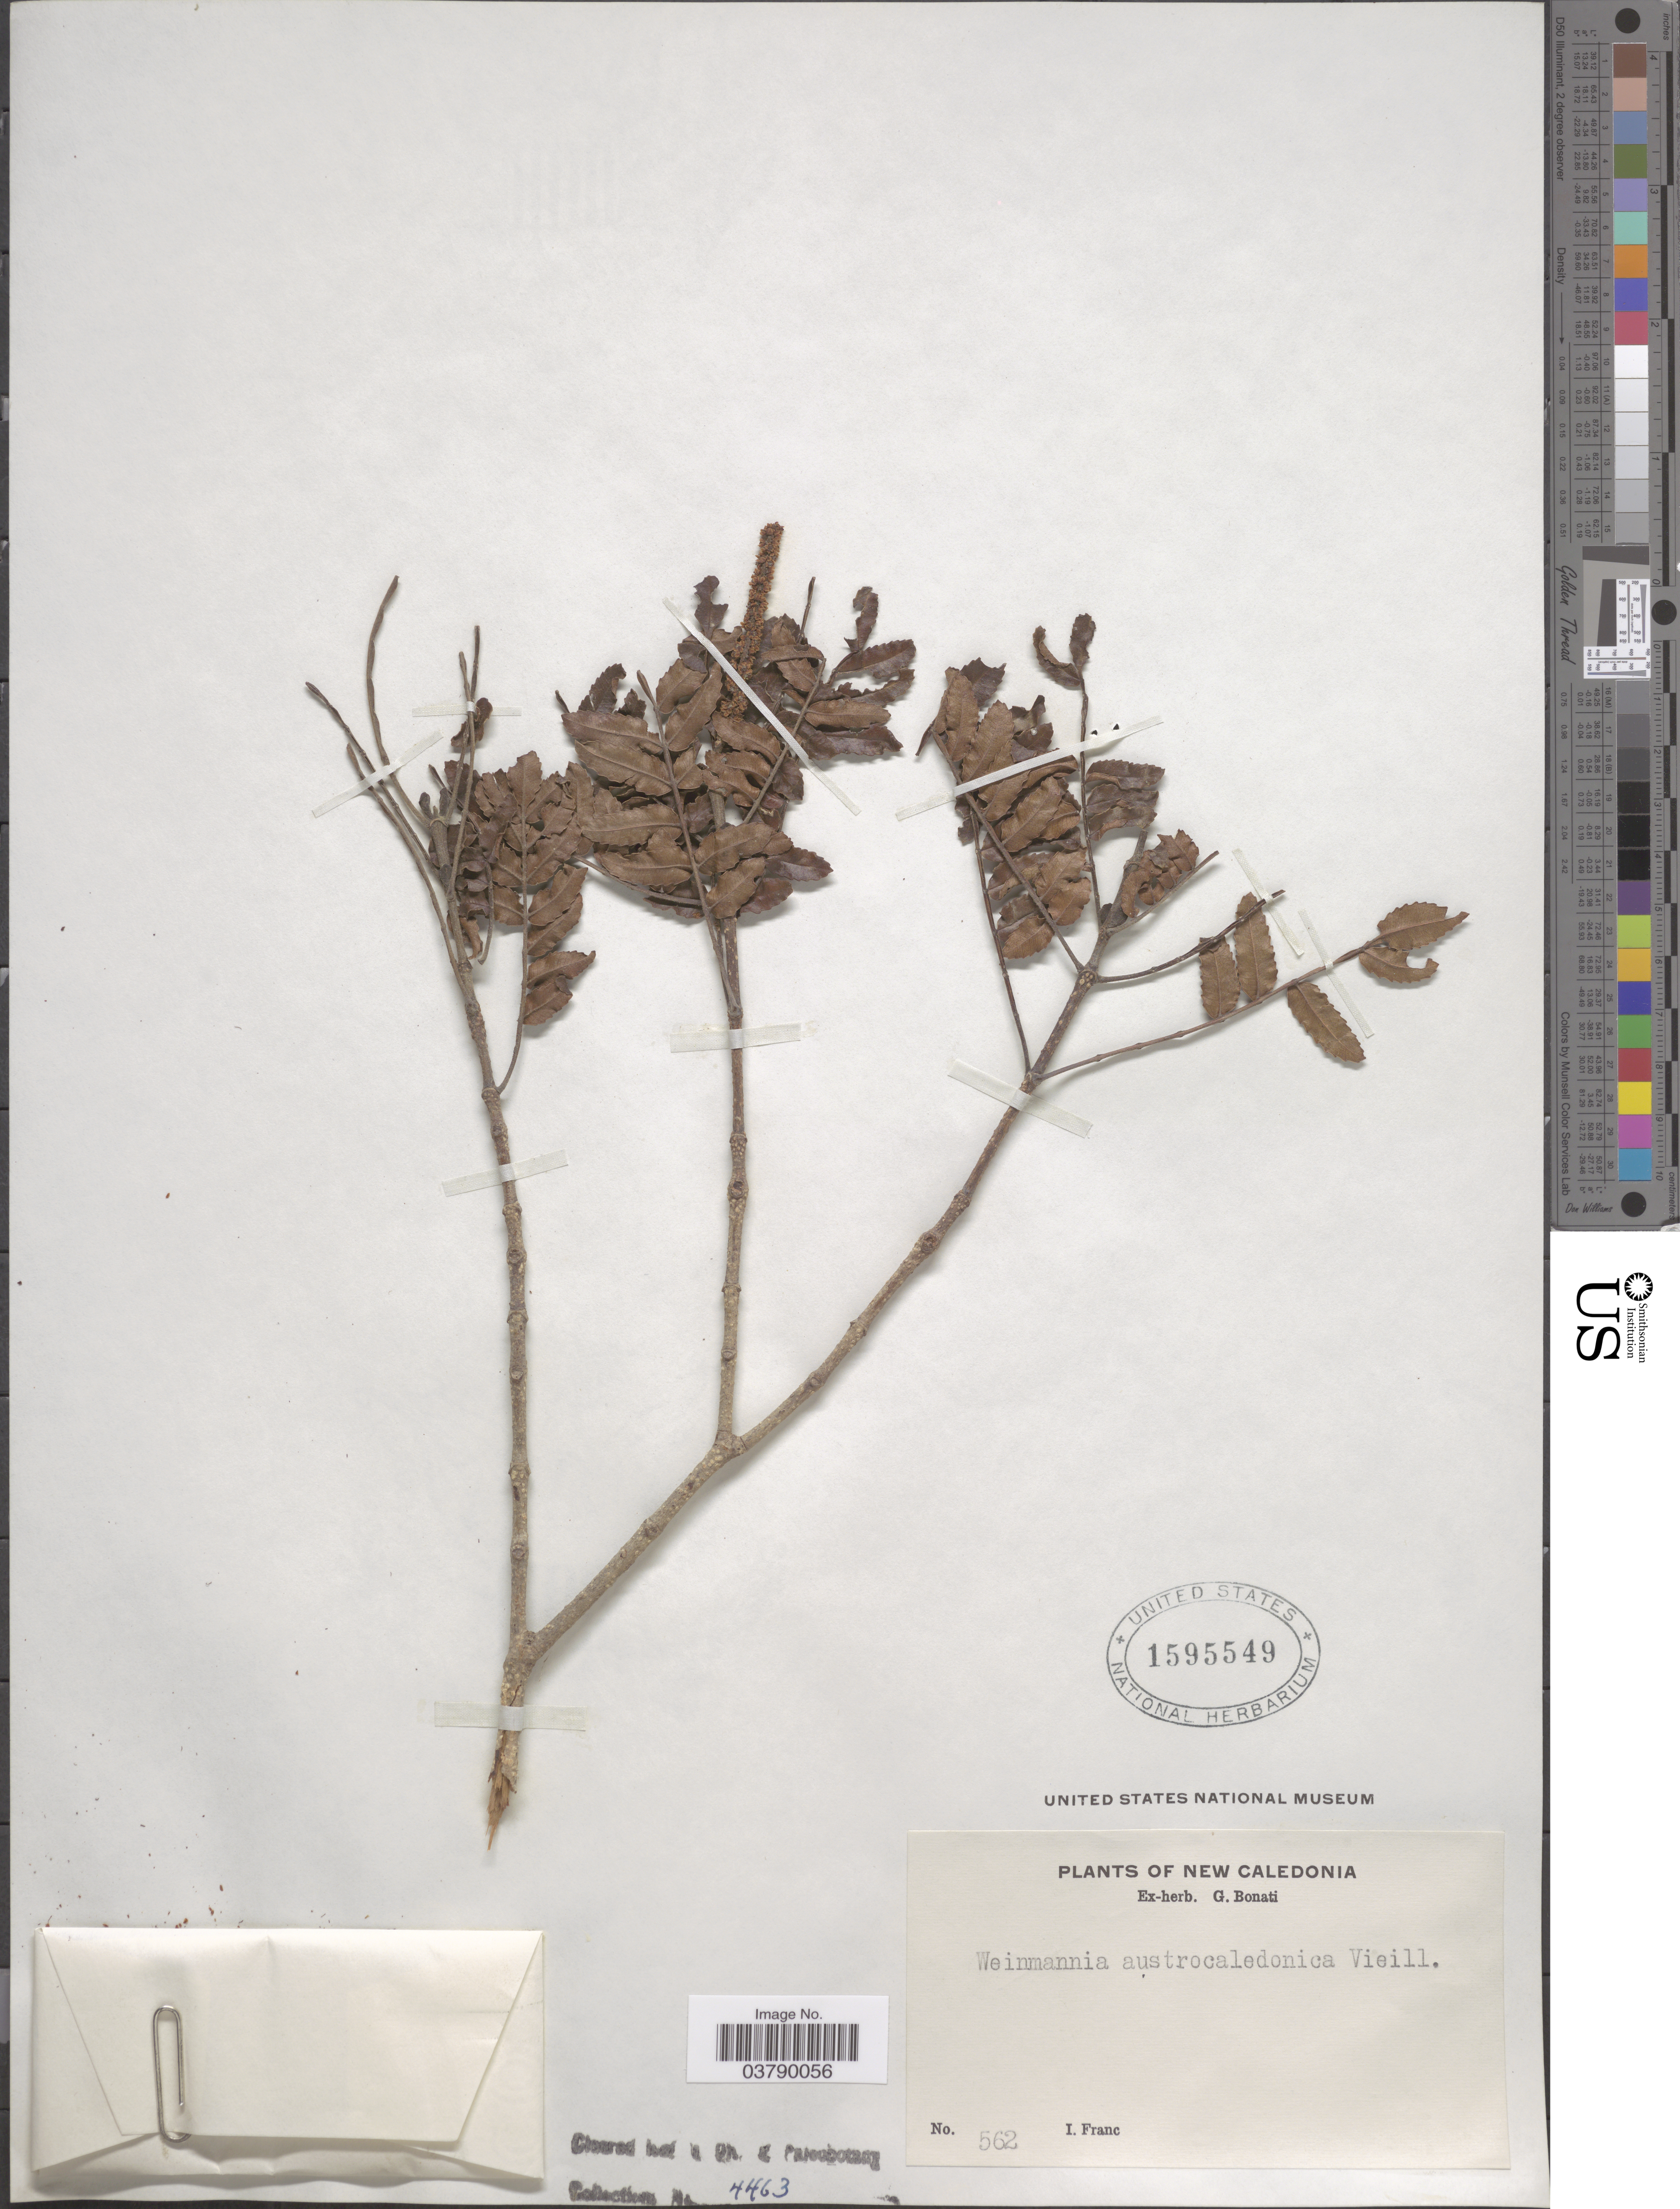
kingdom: Plantae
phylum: Tracheophyta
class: Magnoliopsida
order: Oxalidales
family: Cunoniaceae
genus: Cunonia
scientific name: Cunonia pulchella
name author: Brongn. & Gris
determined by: Strong, Mark T., (BOT), Smithsonian Institution - National Museum of Natural History (UNITED STATES)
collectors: I. Franc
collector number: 562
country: New Caledonia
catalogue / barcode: US 1595549